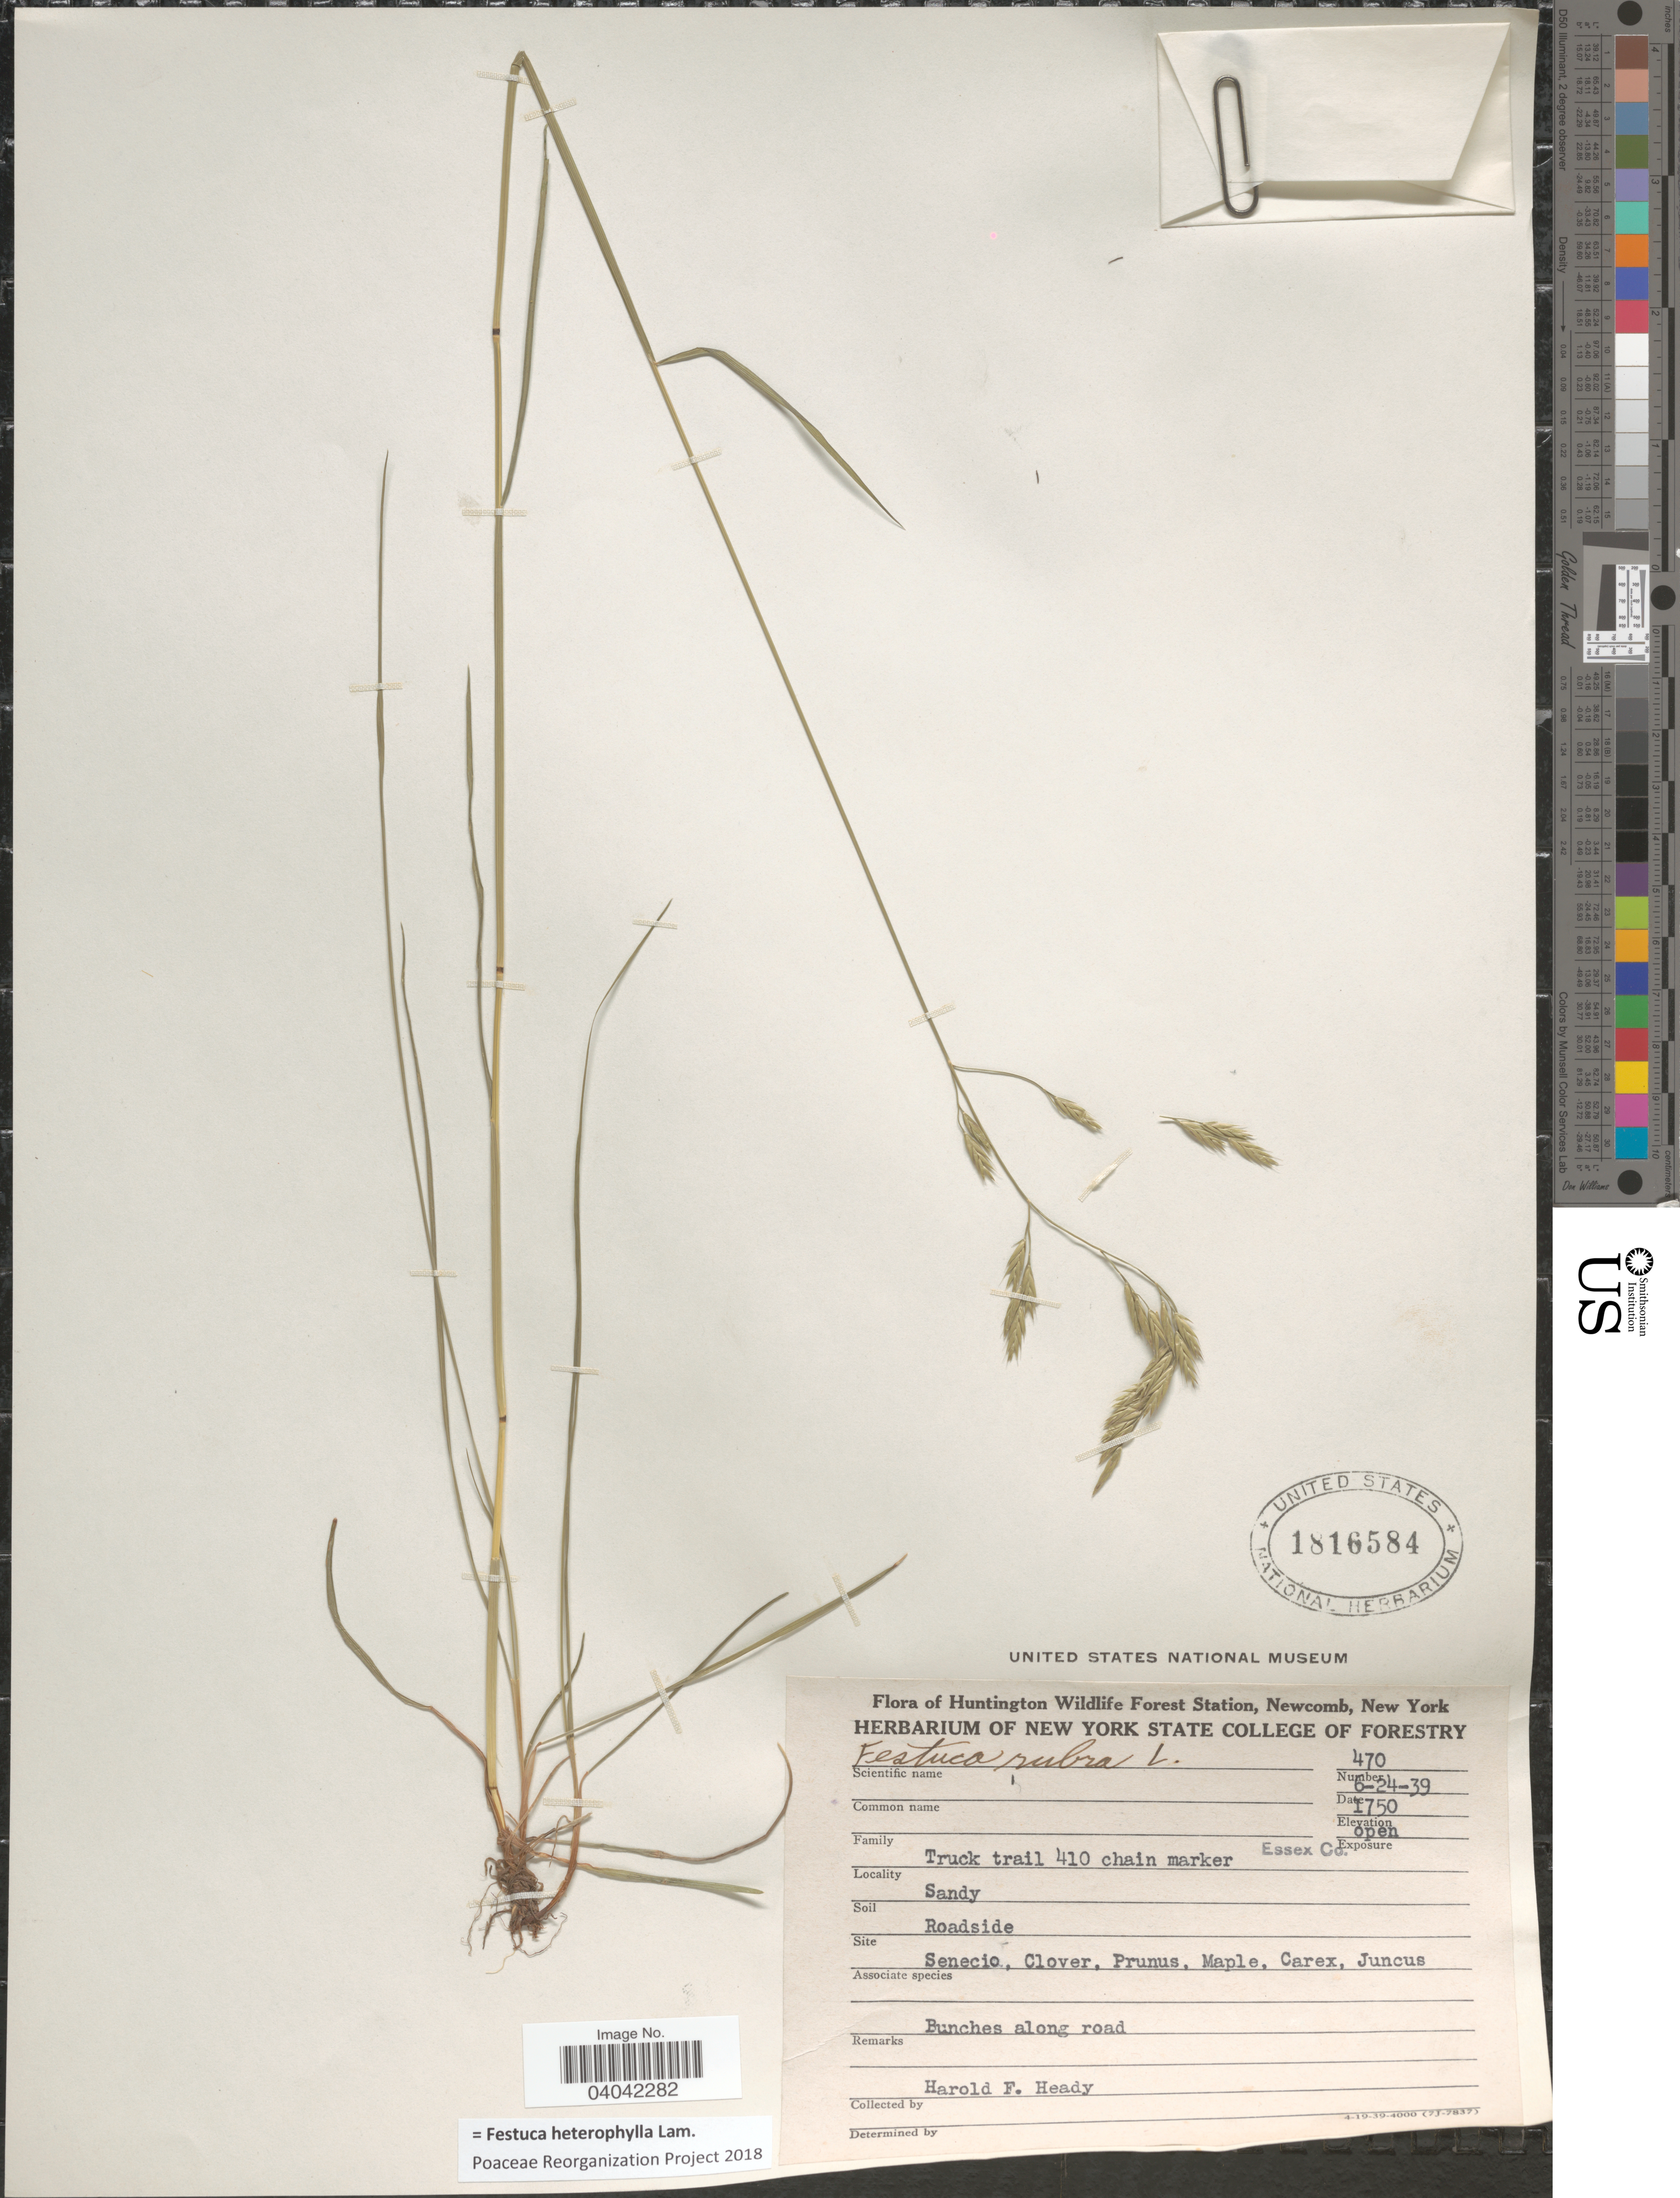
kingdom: Plantae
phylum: Tracheophyta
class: Liliopsida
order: Poales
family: Poaceae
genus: Festuca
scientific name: Festuca heterophylla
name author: Lam.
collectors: H. Heady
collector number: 470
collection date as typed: Transcribed d/m/y: 24/6/39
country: United States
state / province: New York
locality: Huntington Wildlife Forest Station, Newcomb. Truck trail 410 chain marker Essex Co.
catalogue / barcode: US 1816584